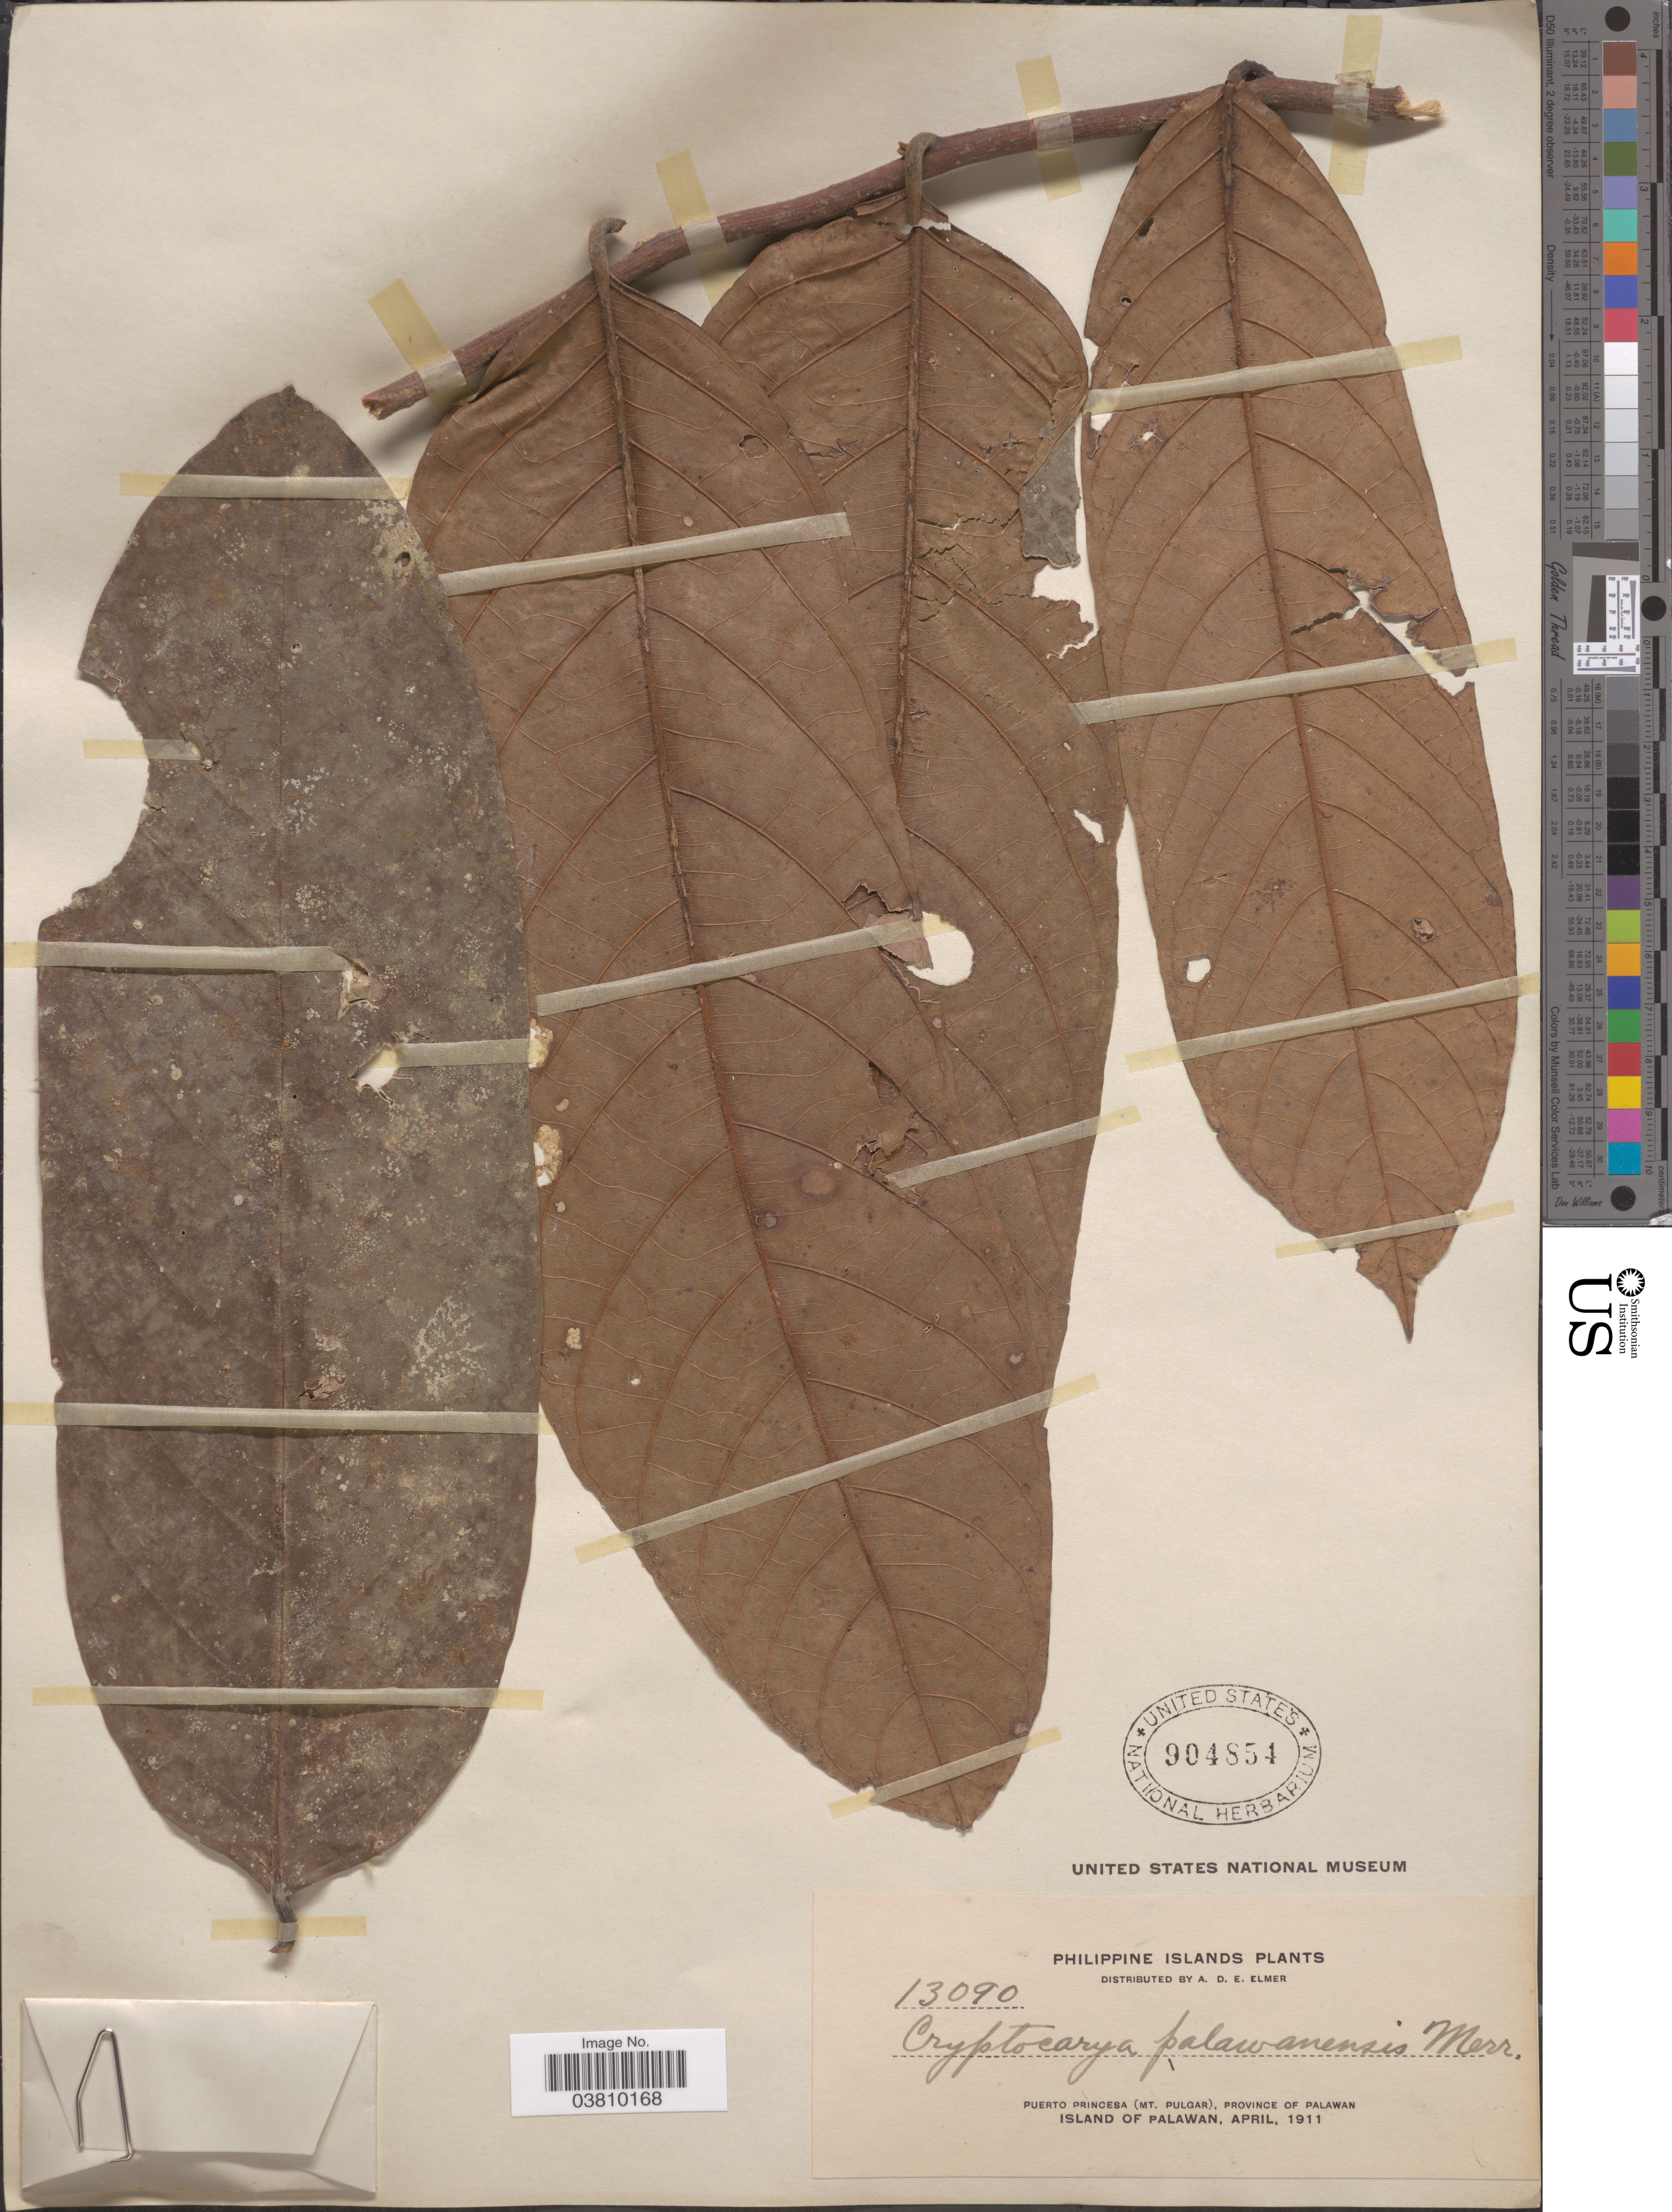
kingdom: Plantae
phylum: Tracheophyta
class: Magnoliopsida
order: Laurales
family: Lauraceae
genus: Cryptocarya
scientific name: Cryptocarya palawanensis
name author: Merr.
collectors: A. D. E. Elmer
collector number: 13090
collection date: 1911-04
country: Philippines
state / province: Mimaropa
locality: Puerto Princesa (Mt. Pulgar). Province of Palawan. Island of Palawan.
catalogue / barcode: US 904854